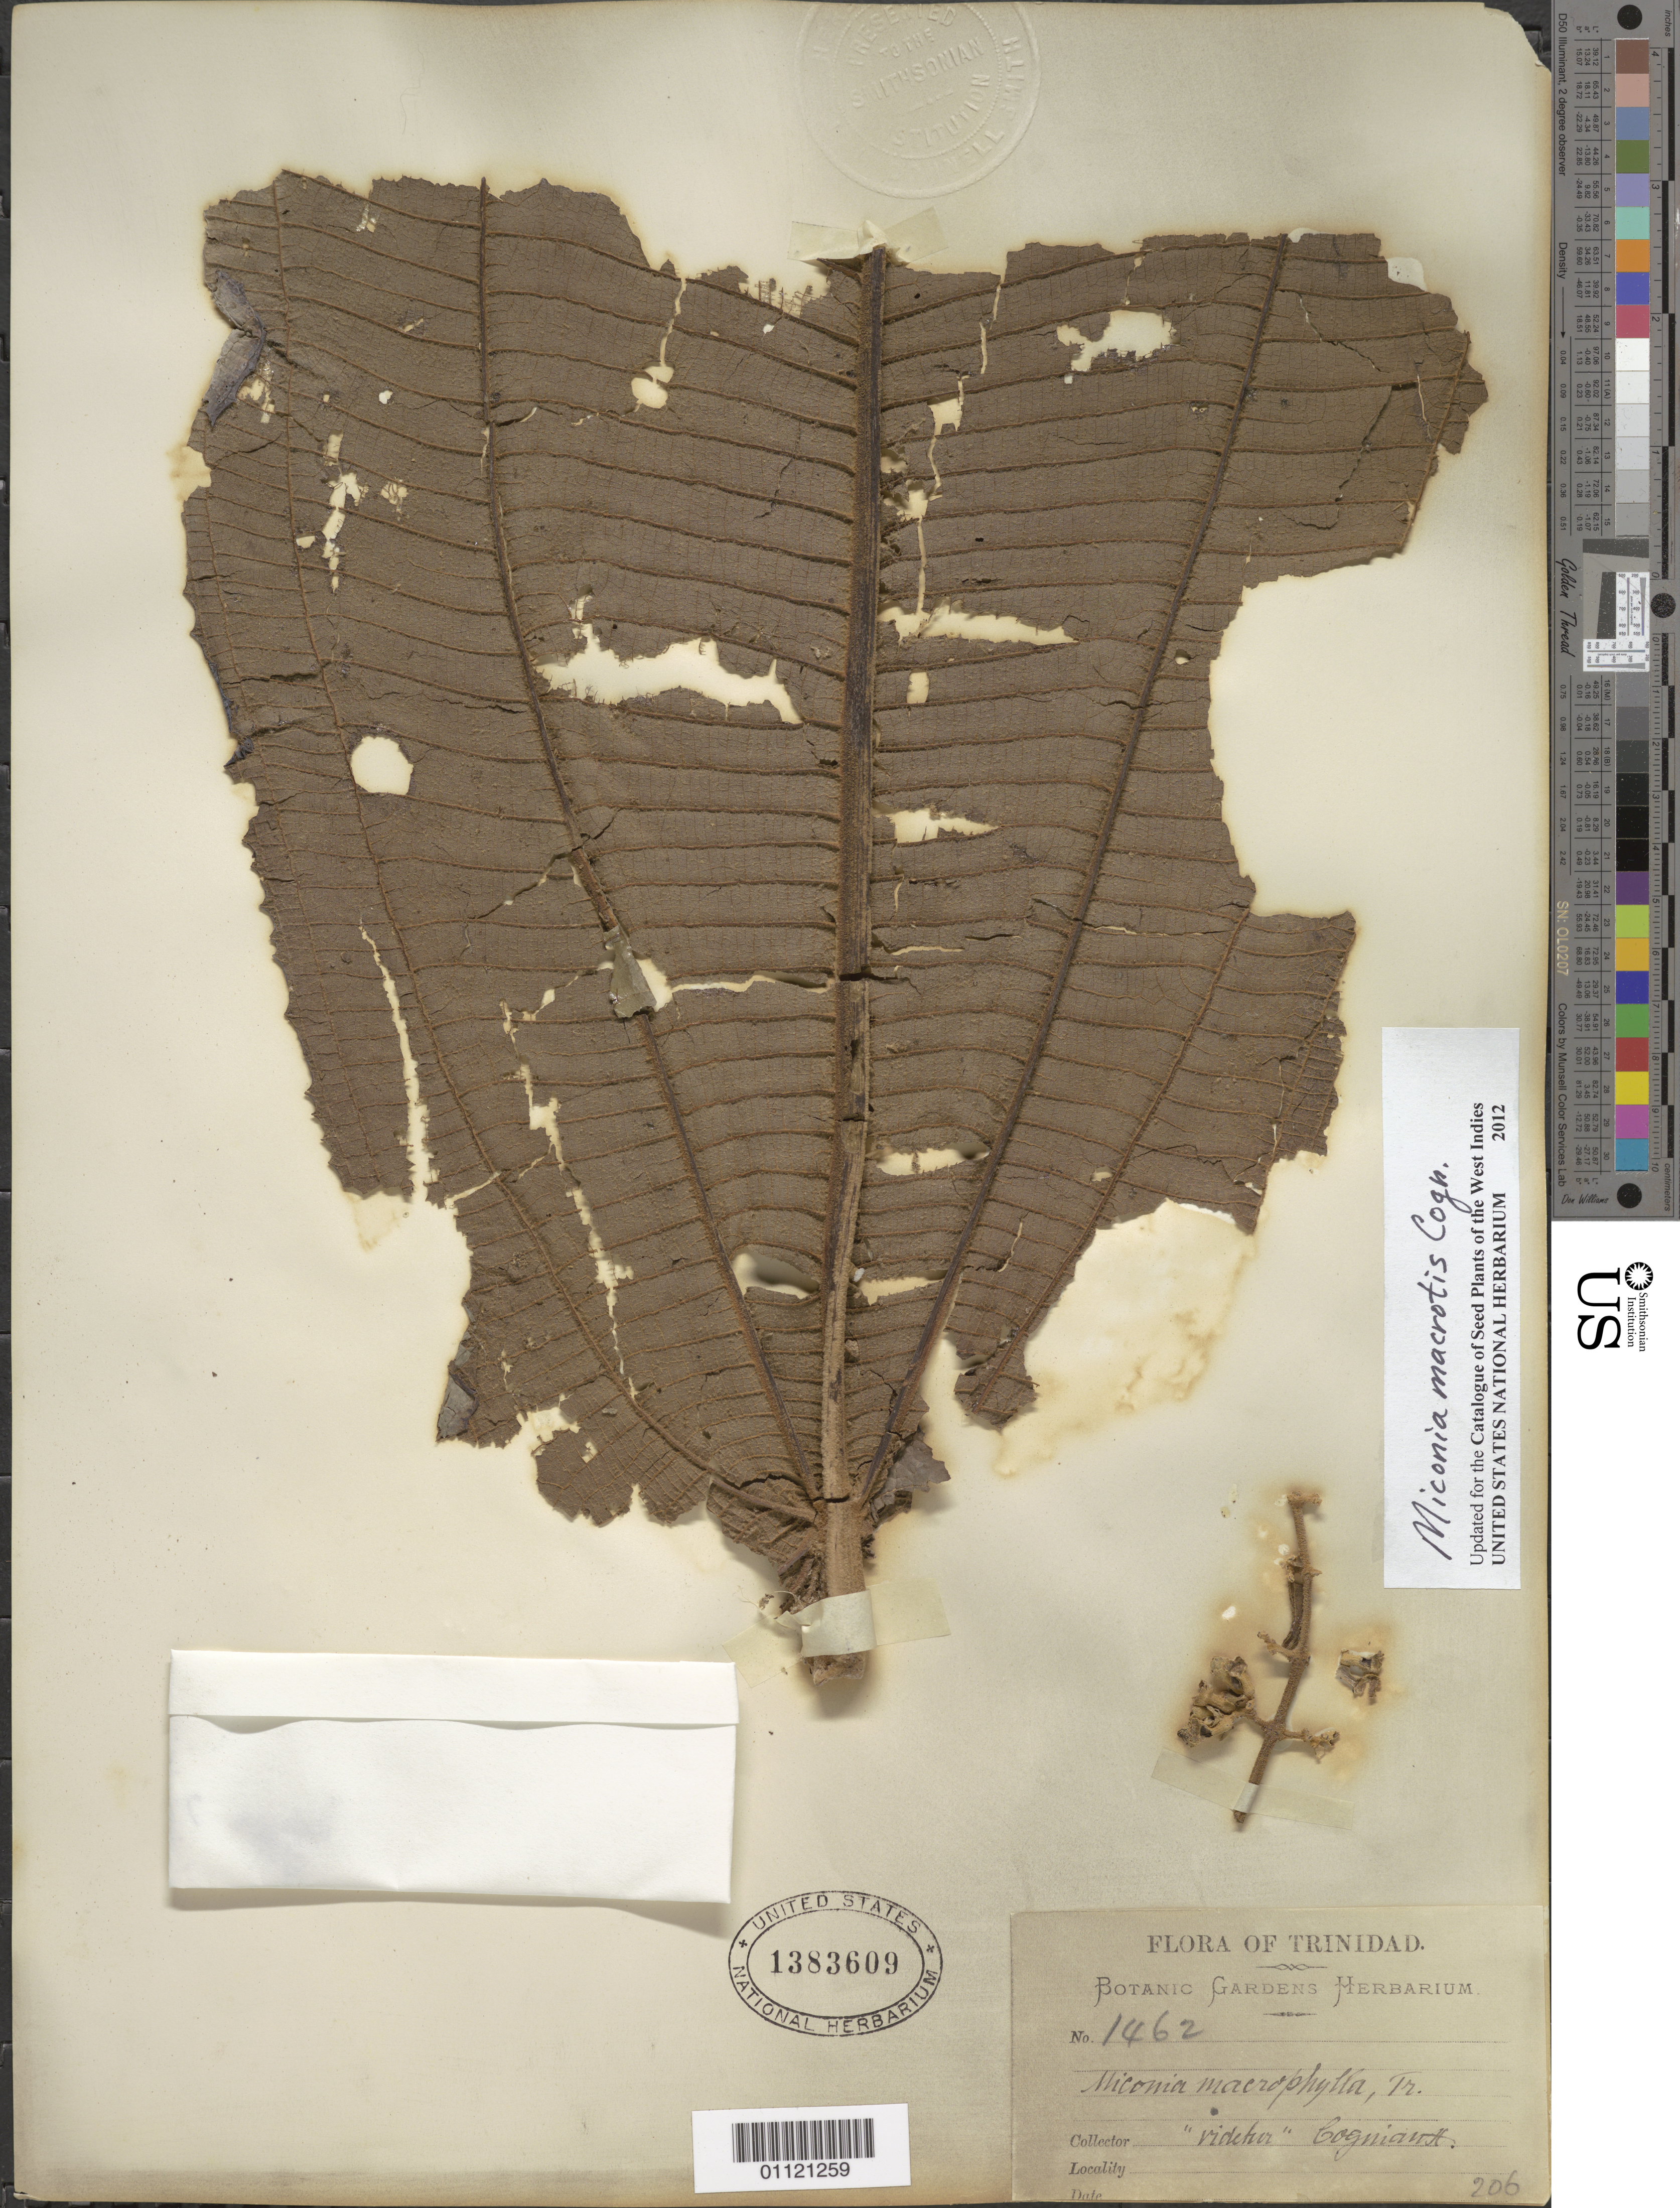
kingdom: Plantae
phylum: Tracheophyta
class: Magnoliopsida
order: Myrtales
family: Melastomataceae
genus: Miconia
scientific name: Miconia macrotis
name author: Cogn.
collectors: Botanic Gardens Herbarium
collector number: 1462 (206)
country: Trinidad and Tobago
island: Trinidad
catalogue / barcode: US 1383609